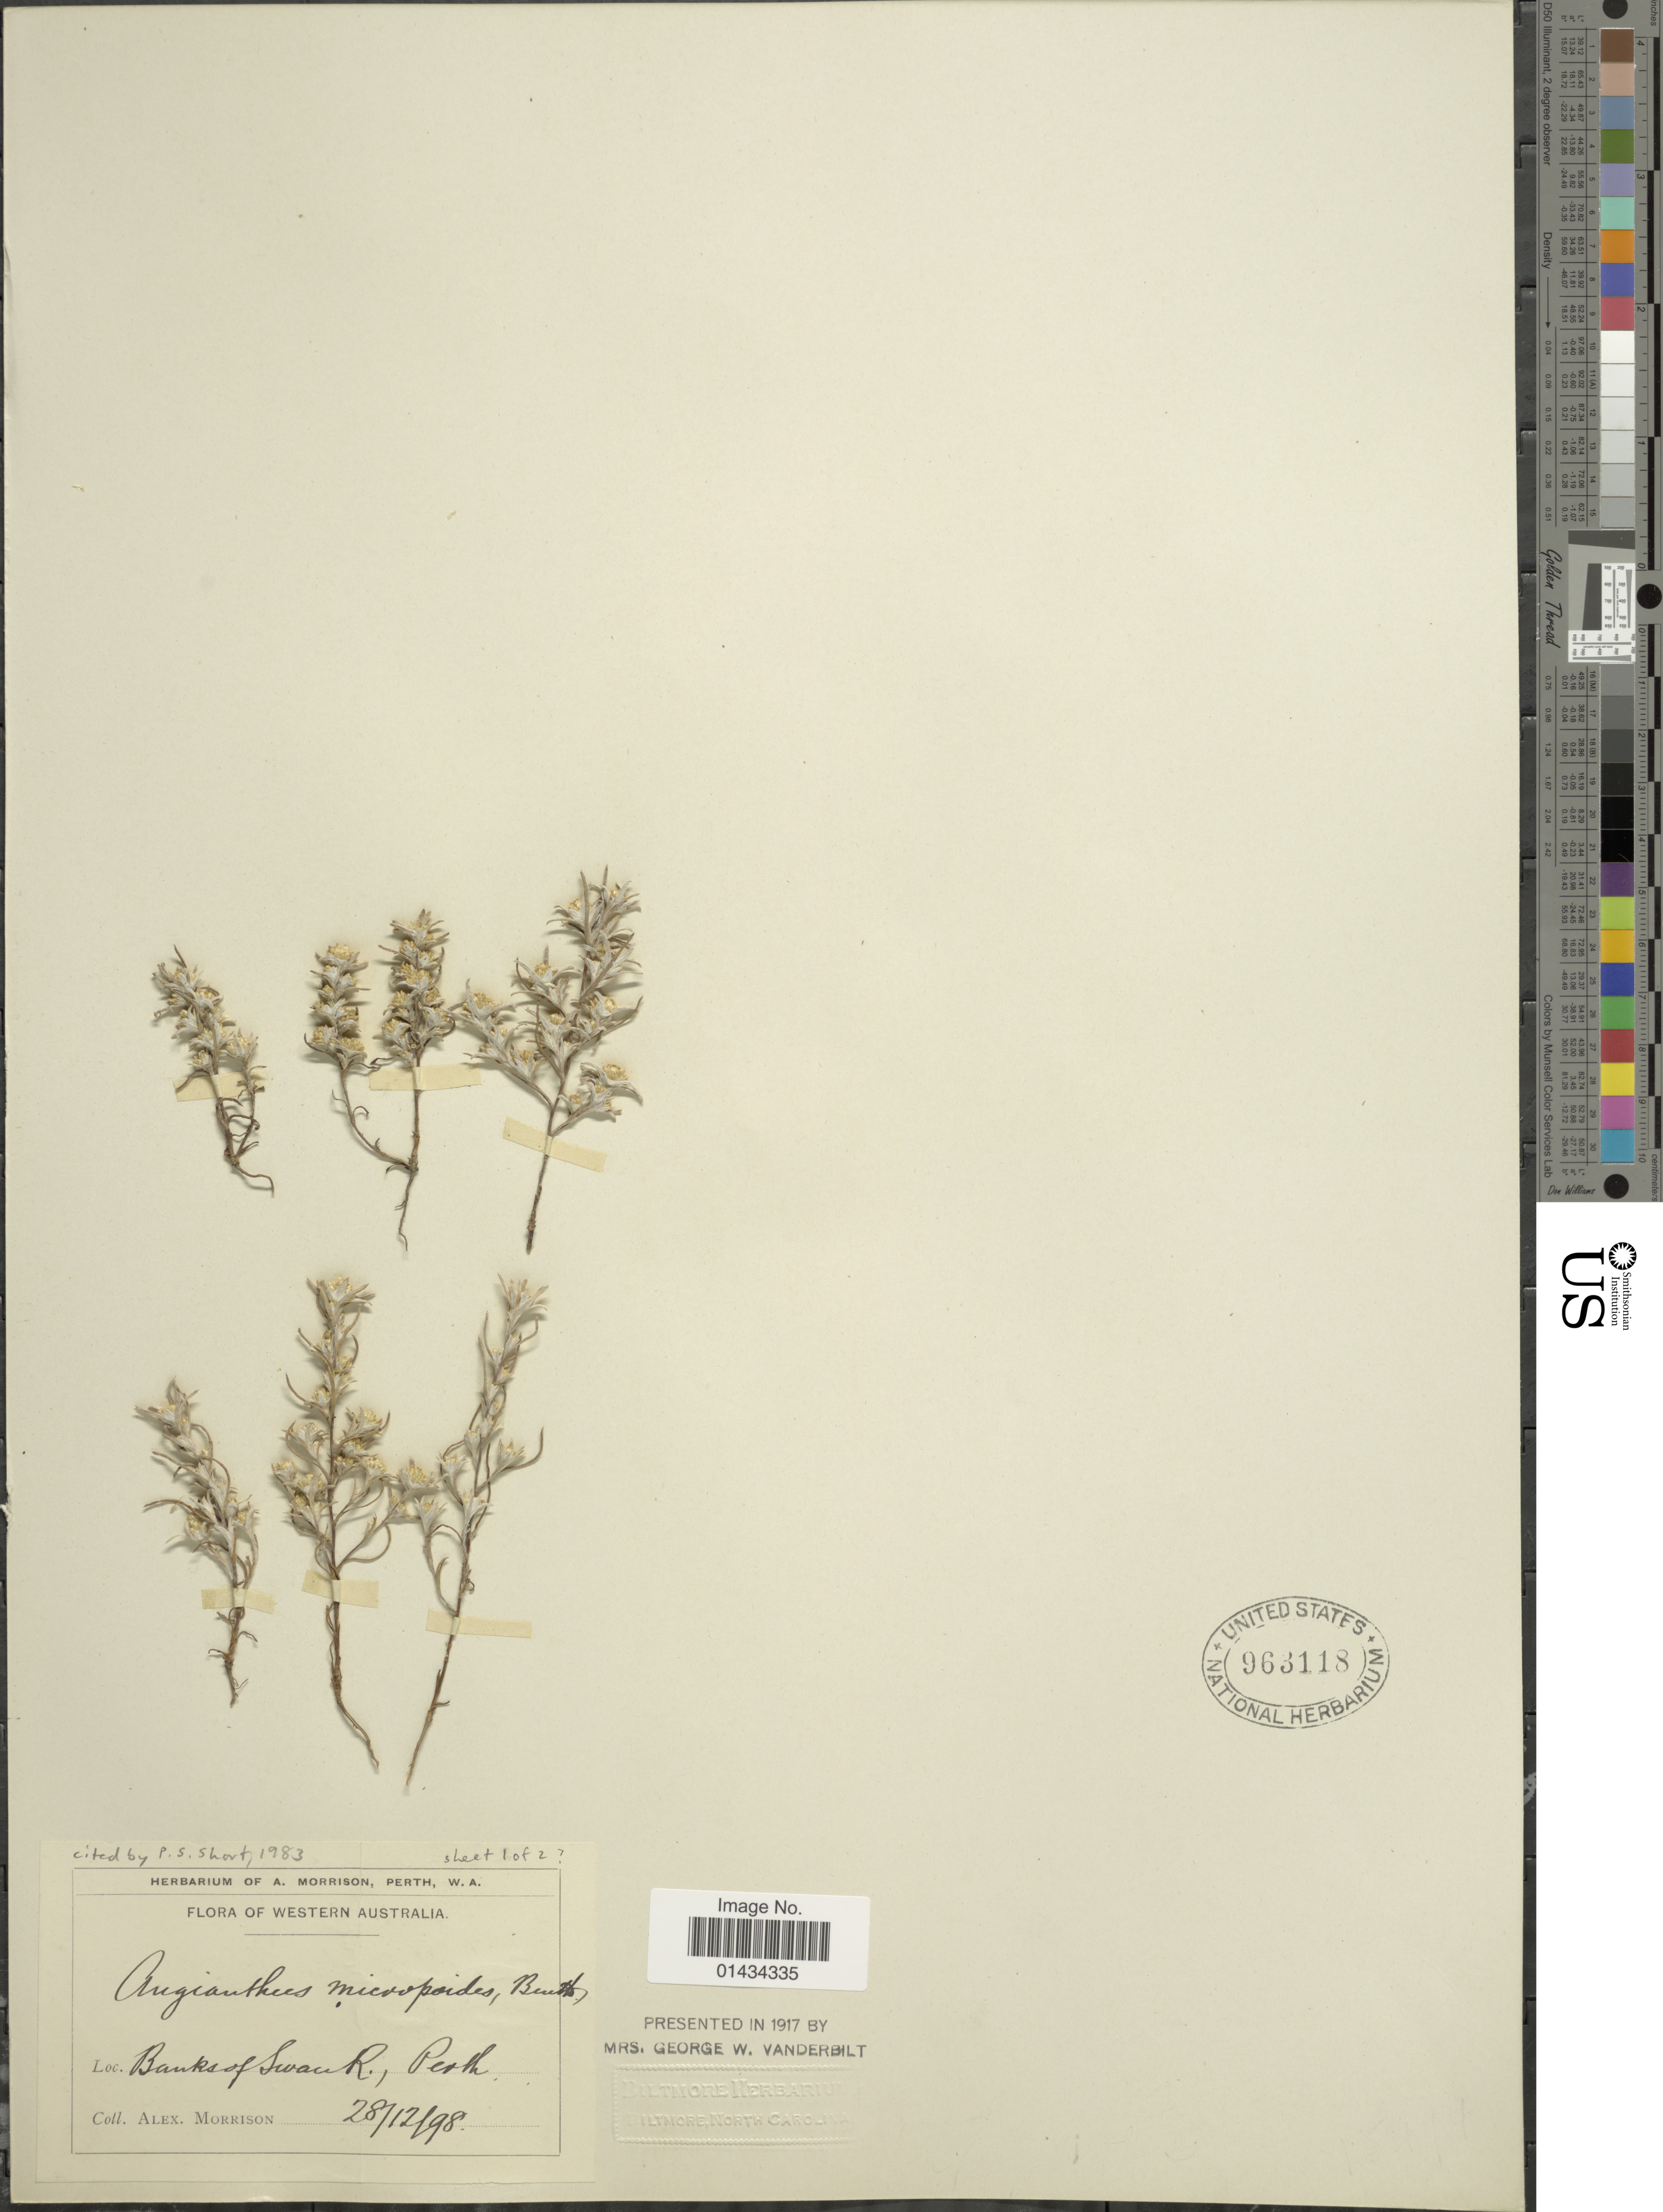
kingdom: Plantae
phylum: Tracheophyta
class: Magnoliopsida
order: Asterales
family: Asteraceae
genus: Angianthus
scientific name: Angianthus micropodioides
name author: (Benth.) Benth.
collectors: A. Morrison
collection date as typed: Transcribed d/m/y: 28/12/98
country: Australia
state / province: Western Australia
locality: Bank of Swan R., Peth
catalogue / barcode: US 963118